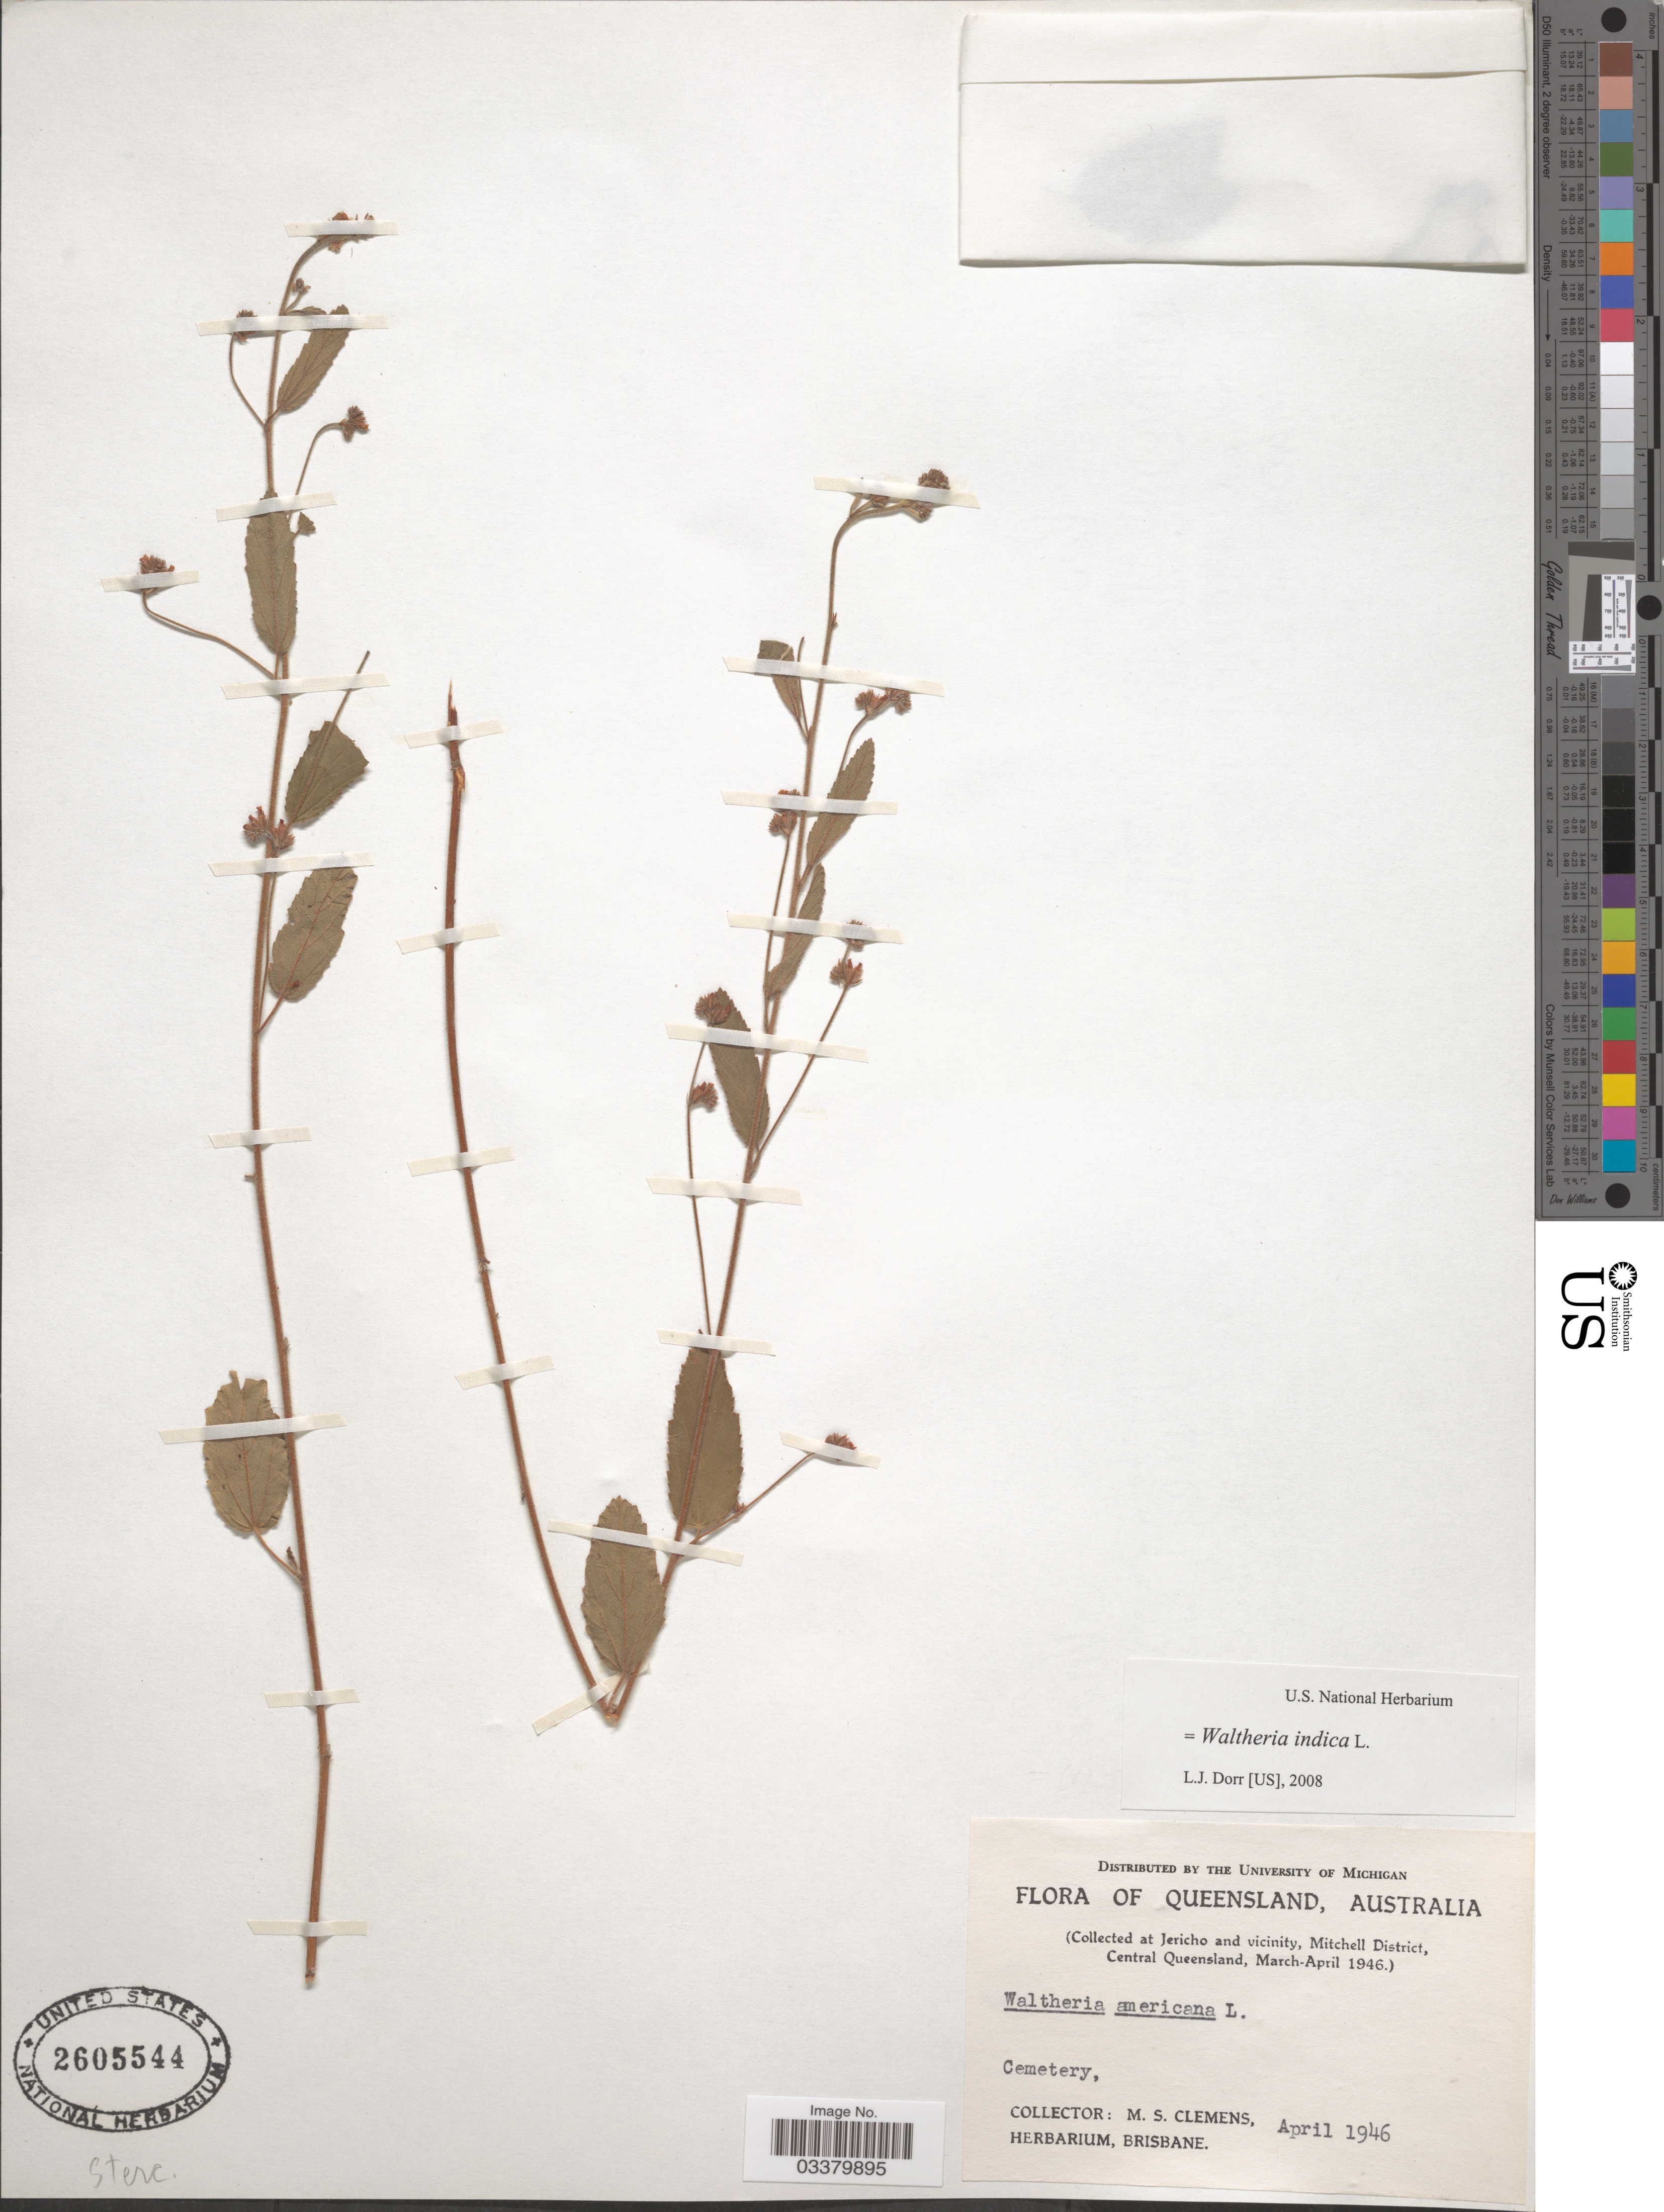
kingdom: Plantae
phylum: Tracheophyta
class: Magnoliopsida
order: Malvales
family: Malvaceae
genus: Waltheria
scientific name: Waltheria indica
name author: L.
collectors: M. S. Clemens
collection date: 1946-04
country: Australia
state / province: Queensland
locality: (Jericho and vicinity, Mitchell District, Central Queensland) Cemetery.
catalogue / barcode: US 2605544